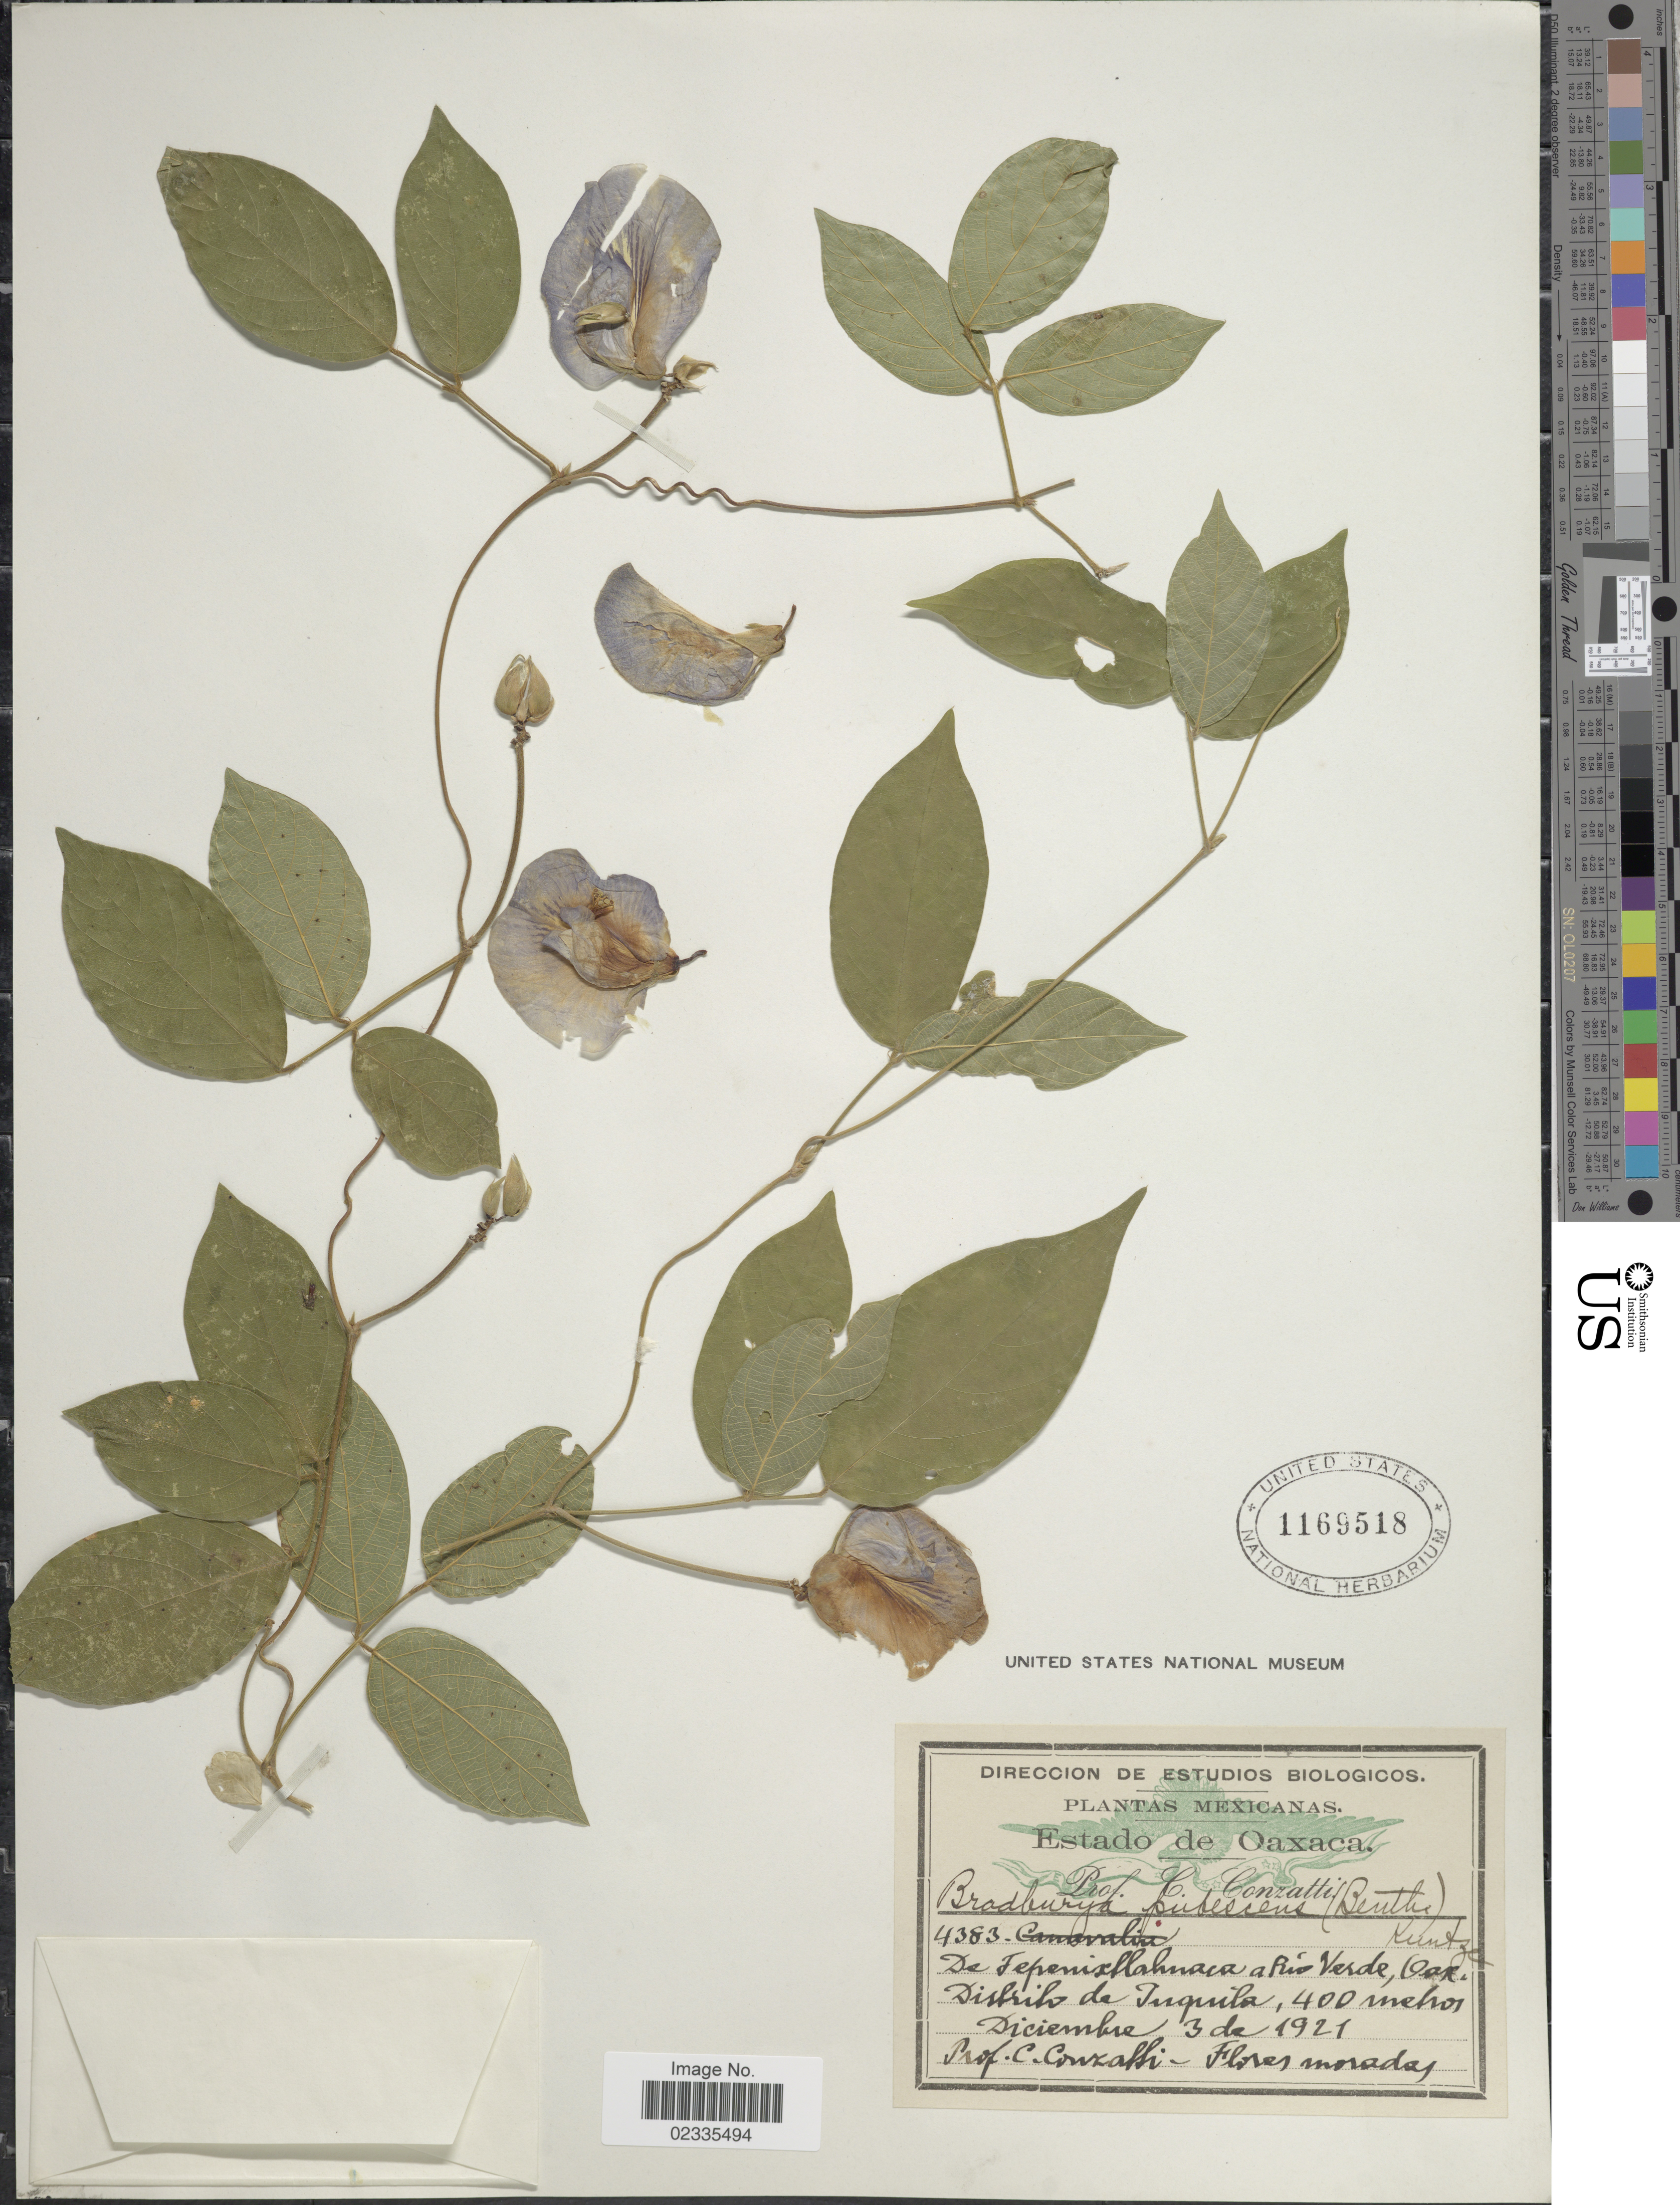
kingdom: Plantae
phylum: Tracheophyta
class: Magnoliopsida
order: Fabales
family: Fabaceae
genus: Centrosema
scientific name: Centrosema pubescens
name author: Benth.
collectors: C. Conzalli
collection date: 1921-12-03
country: Mexico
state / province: Oaxaca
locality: De Tepenixllahuaca a Rio Verde, Oax. Distrito de Juquila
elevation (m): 400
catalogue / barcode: US 1169518